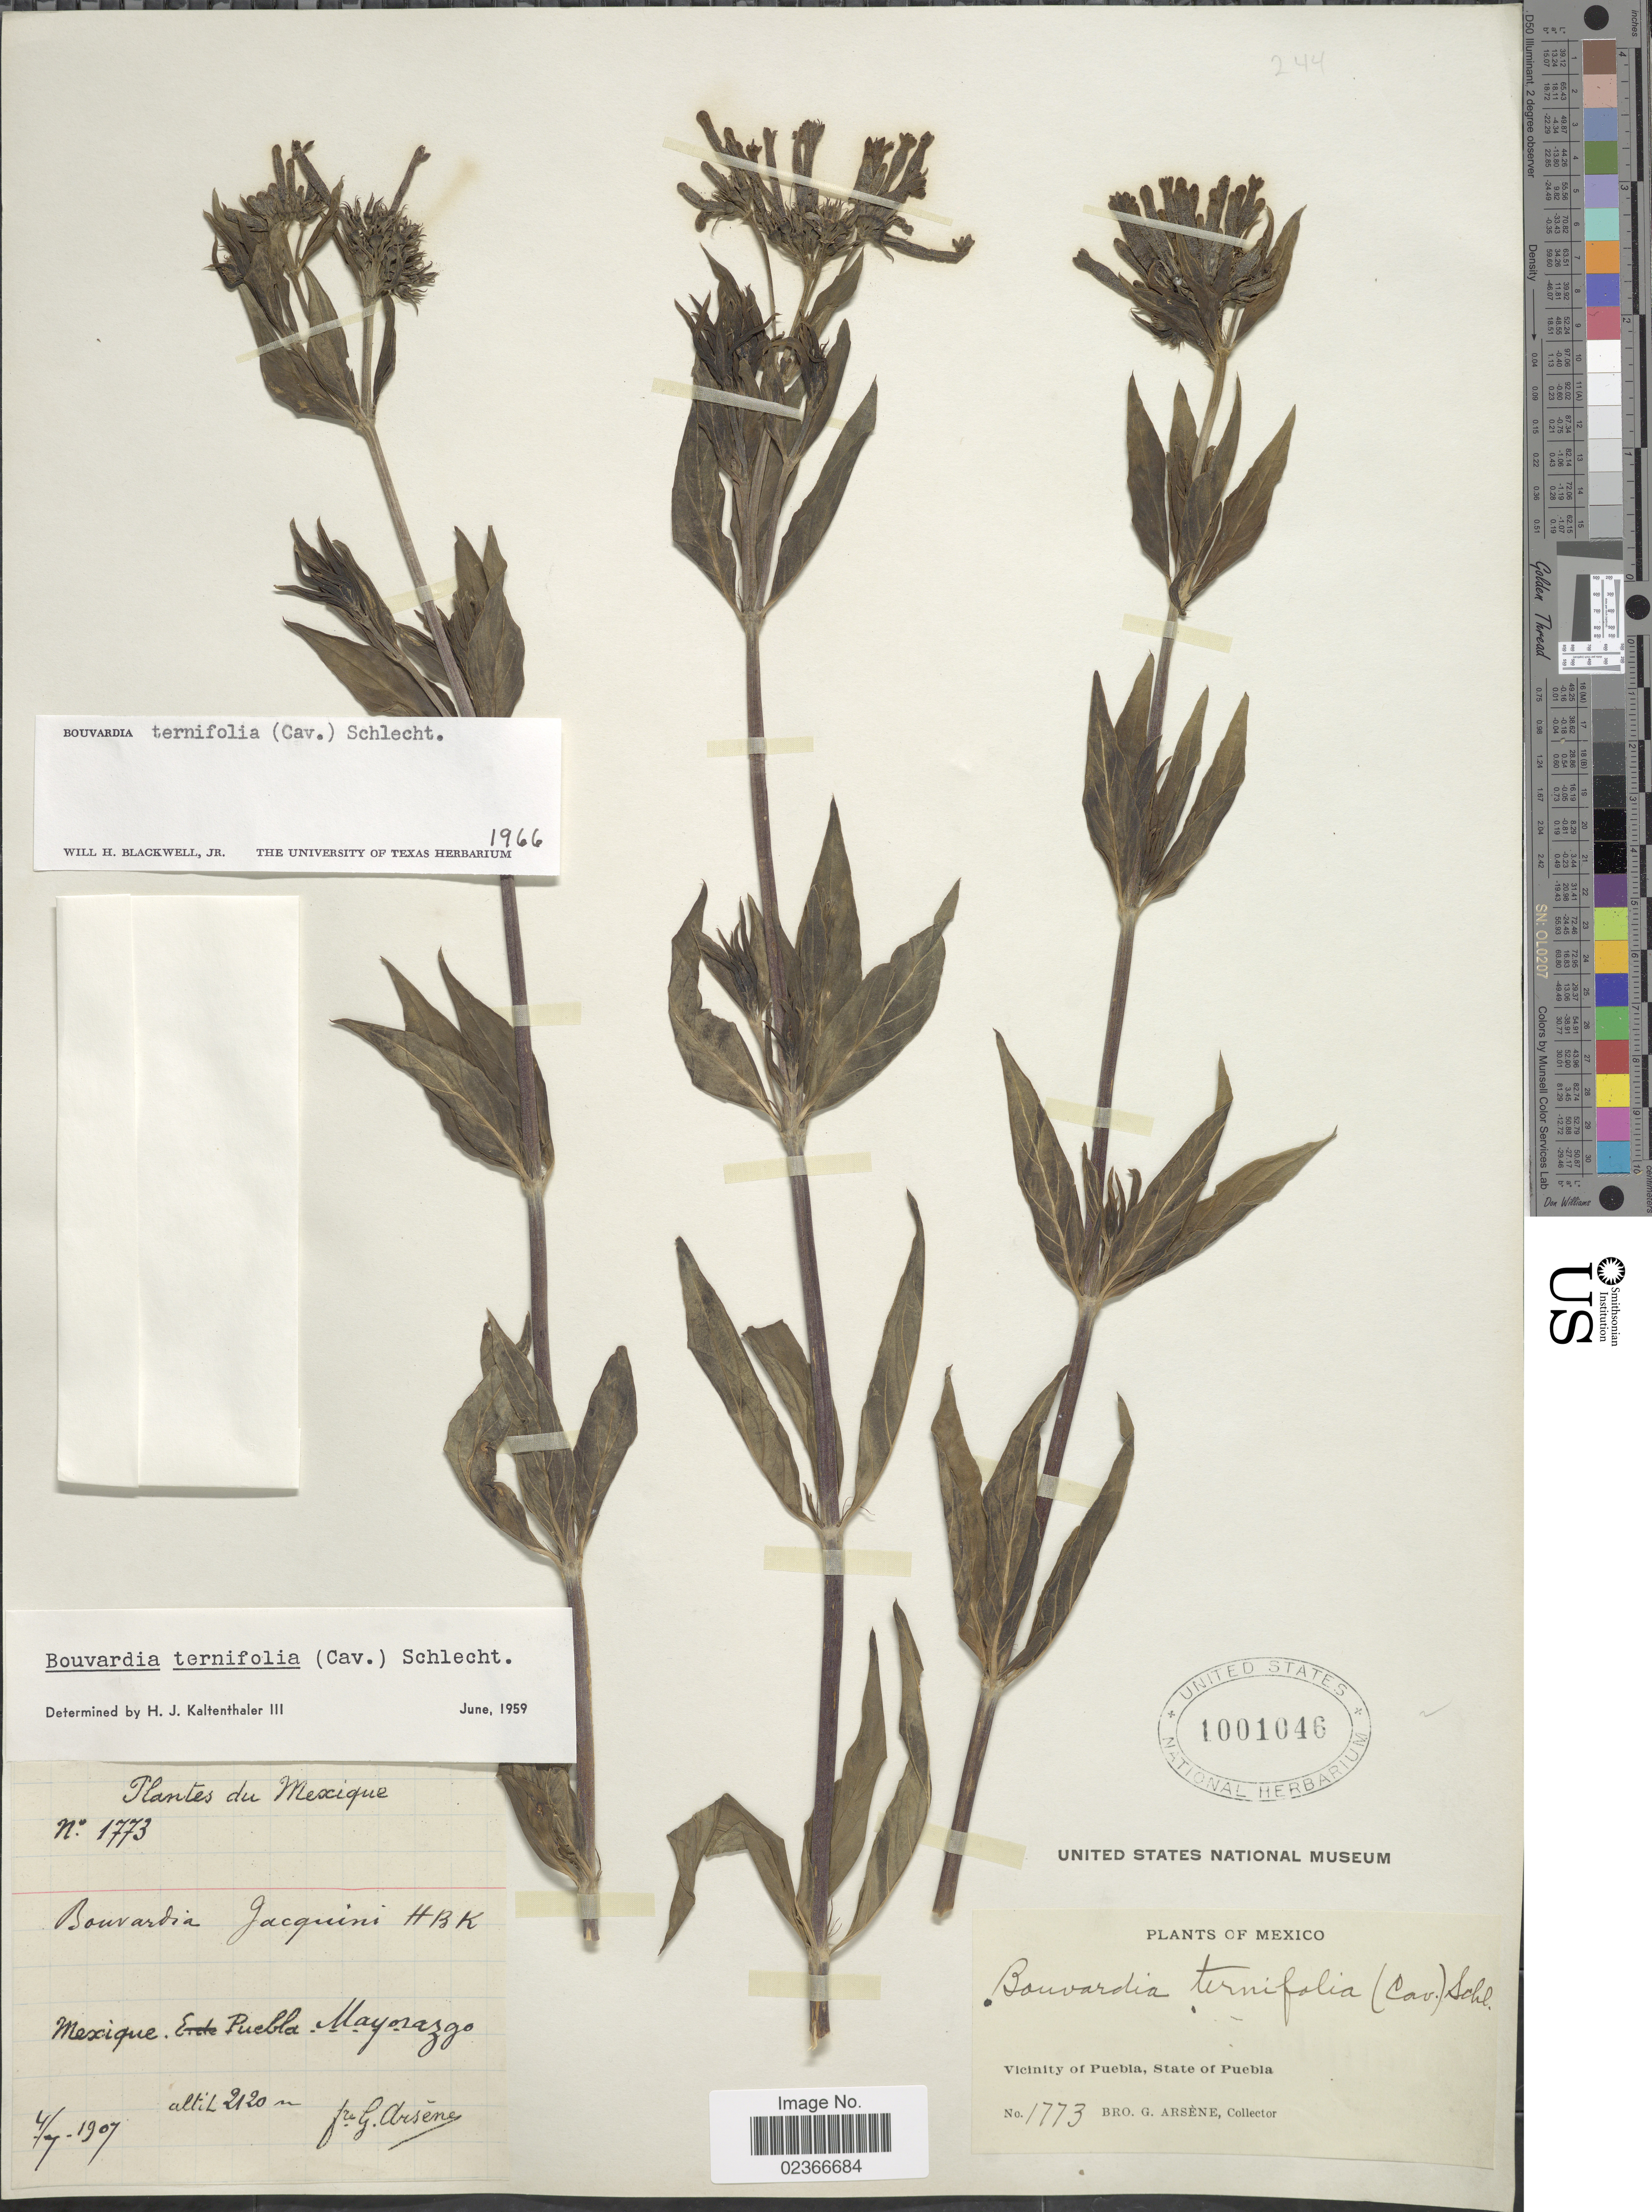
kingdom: Plantae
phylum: Tracheophyta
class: Magnoliopsida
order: Gentianales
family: Rubiaceae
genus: Bouvardia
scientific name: Bouvardia ternifolia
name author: (Cav.) Schltdl.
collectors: Bro. G. Arsène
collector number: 1773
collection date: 1907-09-07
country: Mexico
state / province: Puebla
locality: Mayorazgo. Vicinity of Puebla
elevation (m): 2120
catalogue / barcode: US 1001046